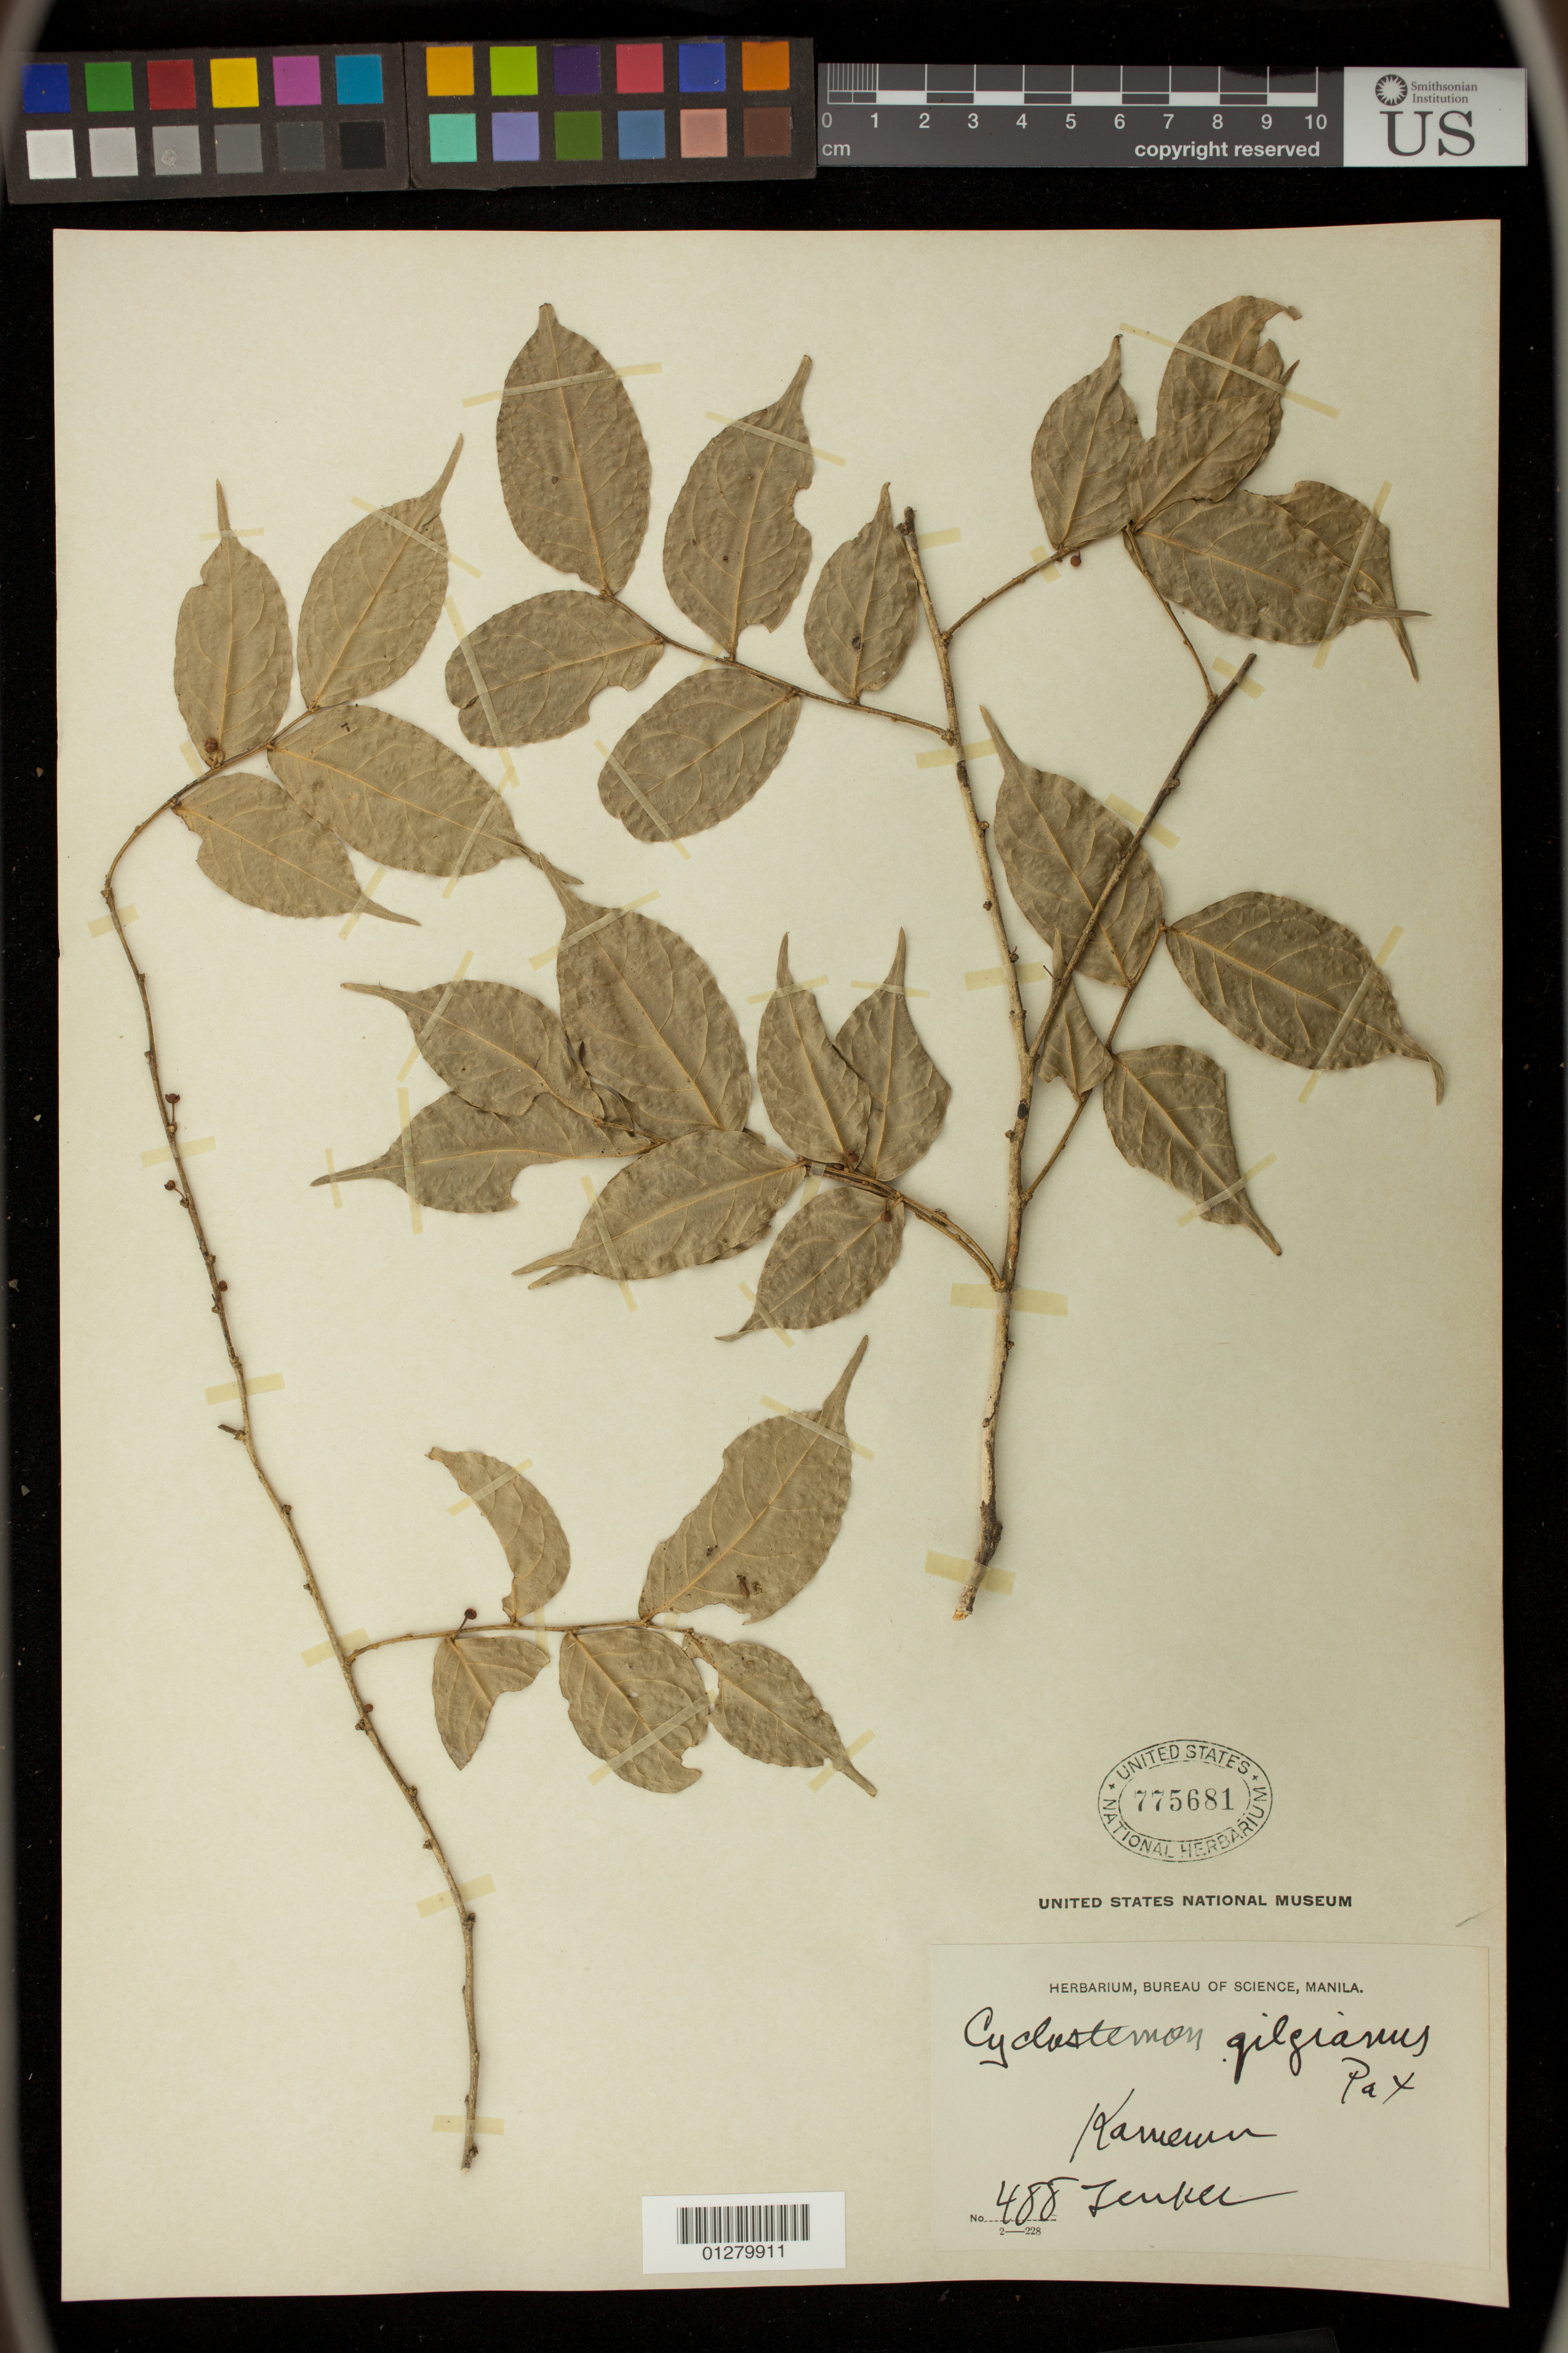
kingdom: Plantae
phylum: Tracheophyta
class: Magnoliopsida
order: Malpighiales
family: Putranjivaceae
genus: Drypetes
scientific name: Drypetes gilgiana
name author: (Pax) Pax & K. Hoffm.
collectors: Zenker, --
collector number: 488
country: Cameroon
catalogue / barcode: US 775681